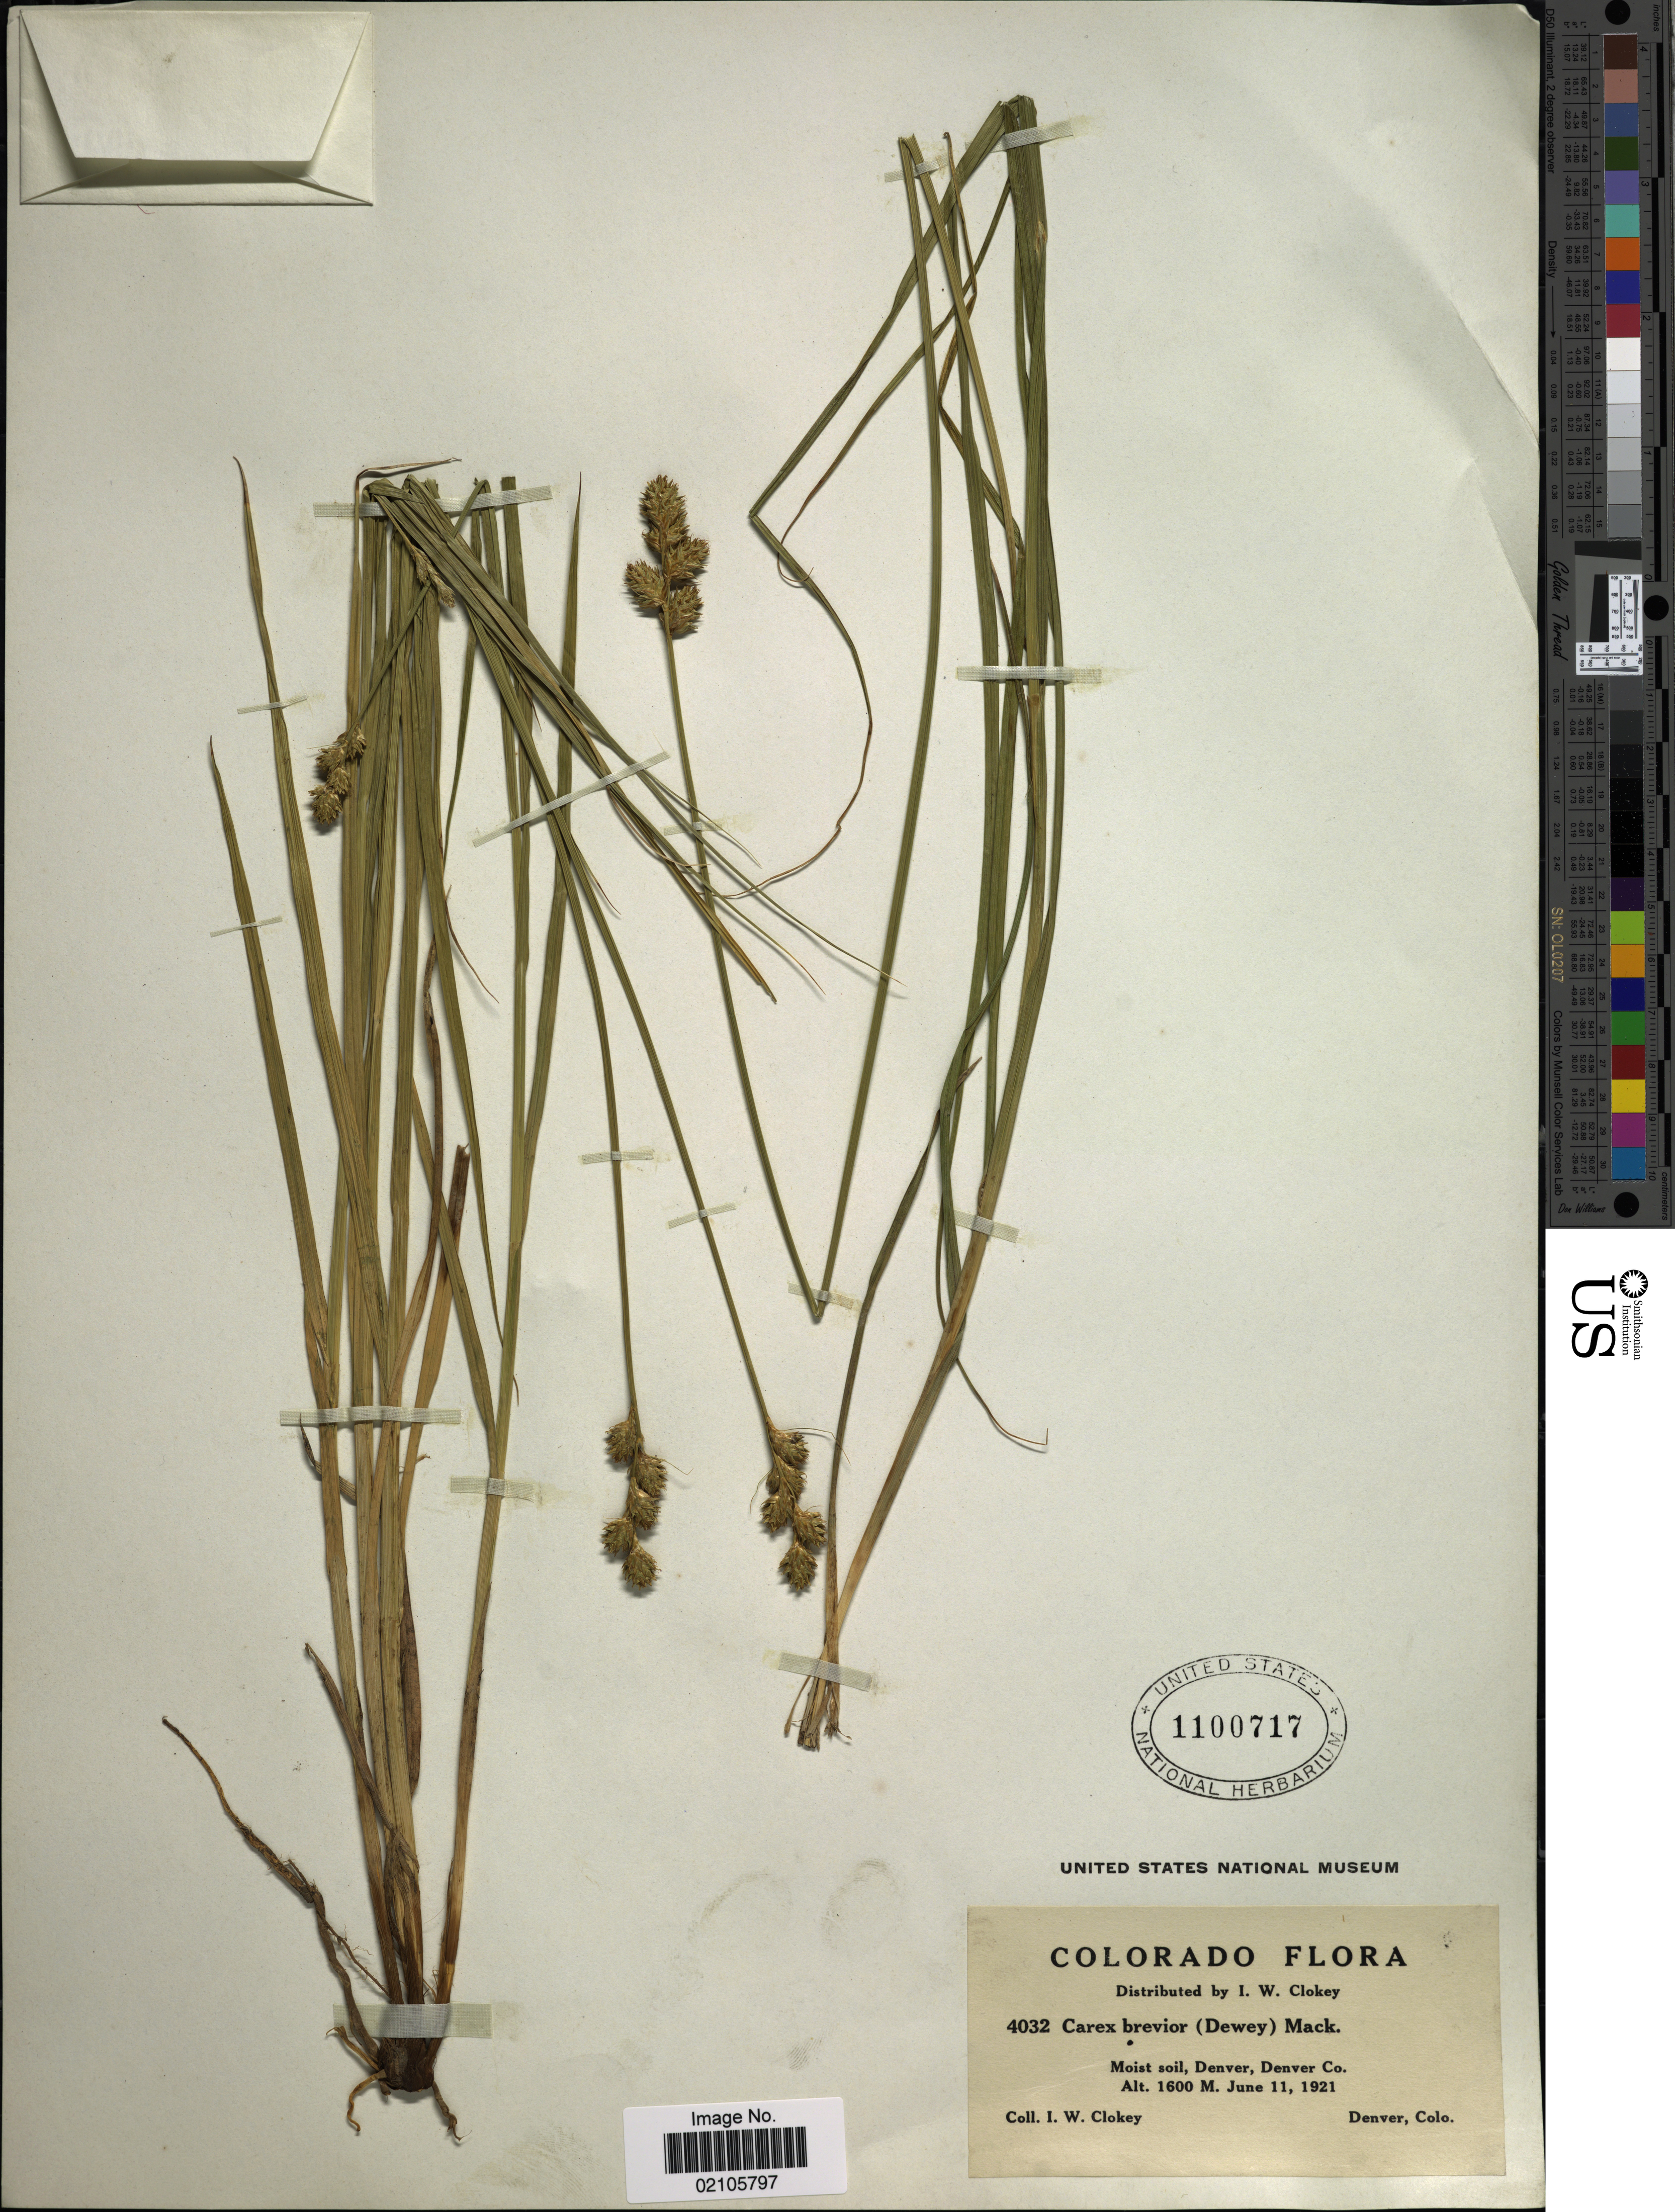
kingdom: Plantae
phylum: Tracheophyta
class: Liliopsida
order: Poales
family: Cyperaceae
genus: Carex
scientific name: Carex brevior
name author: (Dewey) Mack. ex Lunell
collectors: I. W. Clokey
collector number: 4032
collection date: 1921-06-11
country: United States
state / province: Colorado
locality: Denver, Denver Co.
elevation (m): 1600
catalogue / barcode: US 1100717